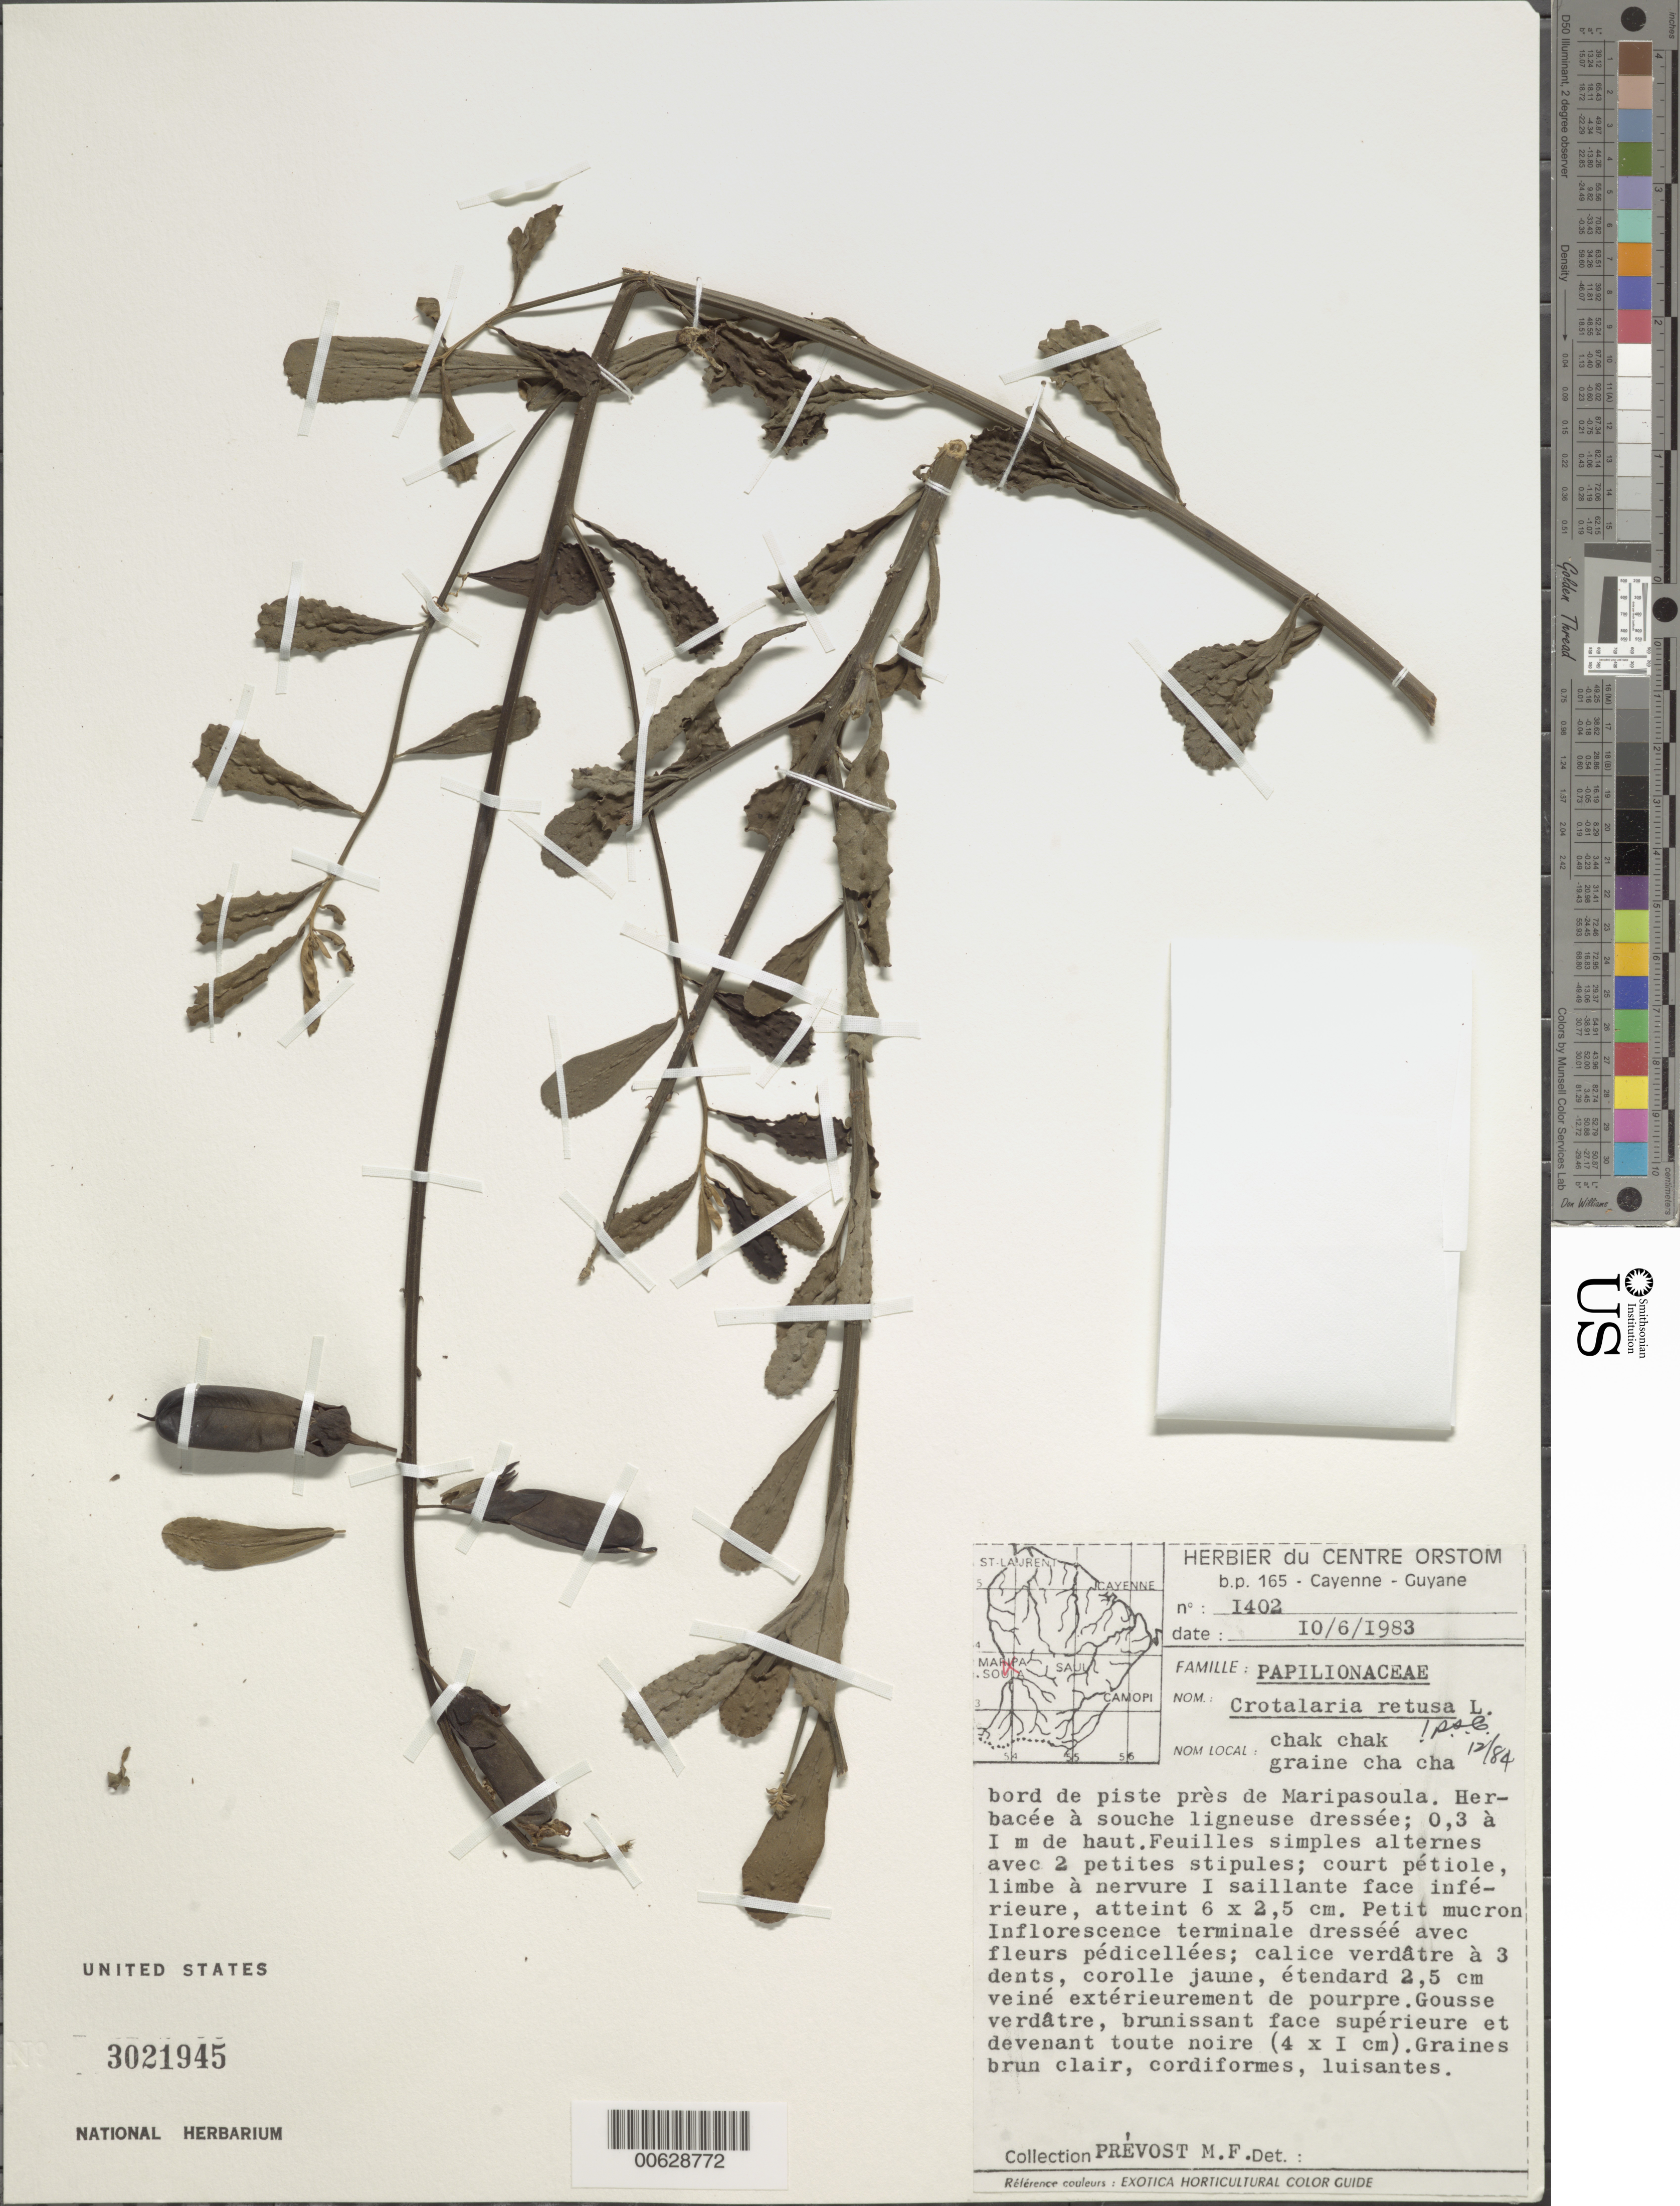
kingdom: Plantae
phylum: Tracheophyta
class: Magnoliopsida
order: Fabales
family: Fabaceae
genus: Crotalaria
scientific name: Crotalaria retusa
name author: L.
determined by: Cowan, R. S.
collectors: M.-F. Prévost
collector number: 1402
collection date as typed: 10-Jun-83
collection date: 1983-06-10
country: French Guiana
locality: Maripasoula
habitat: Bord de piste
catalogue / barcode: US 3021945